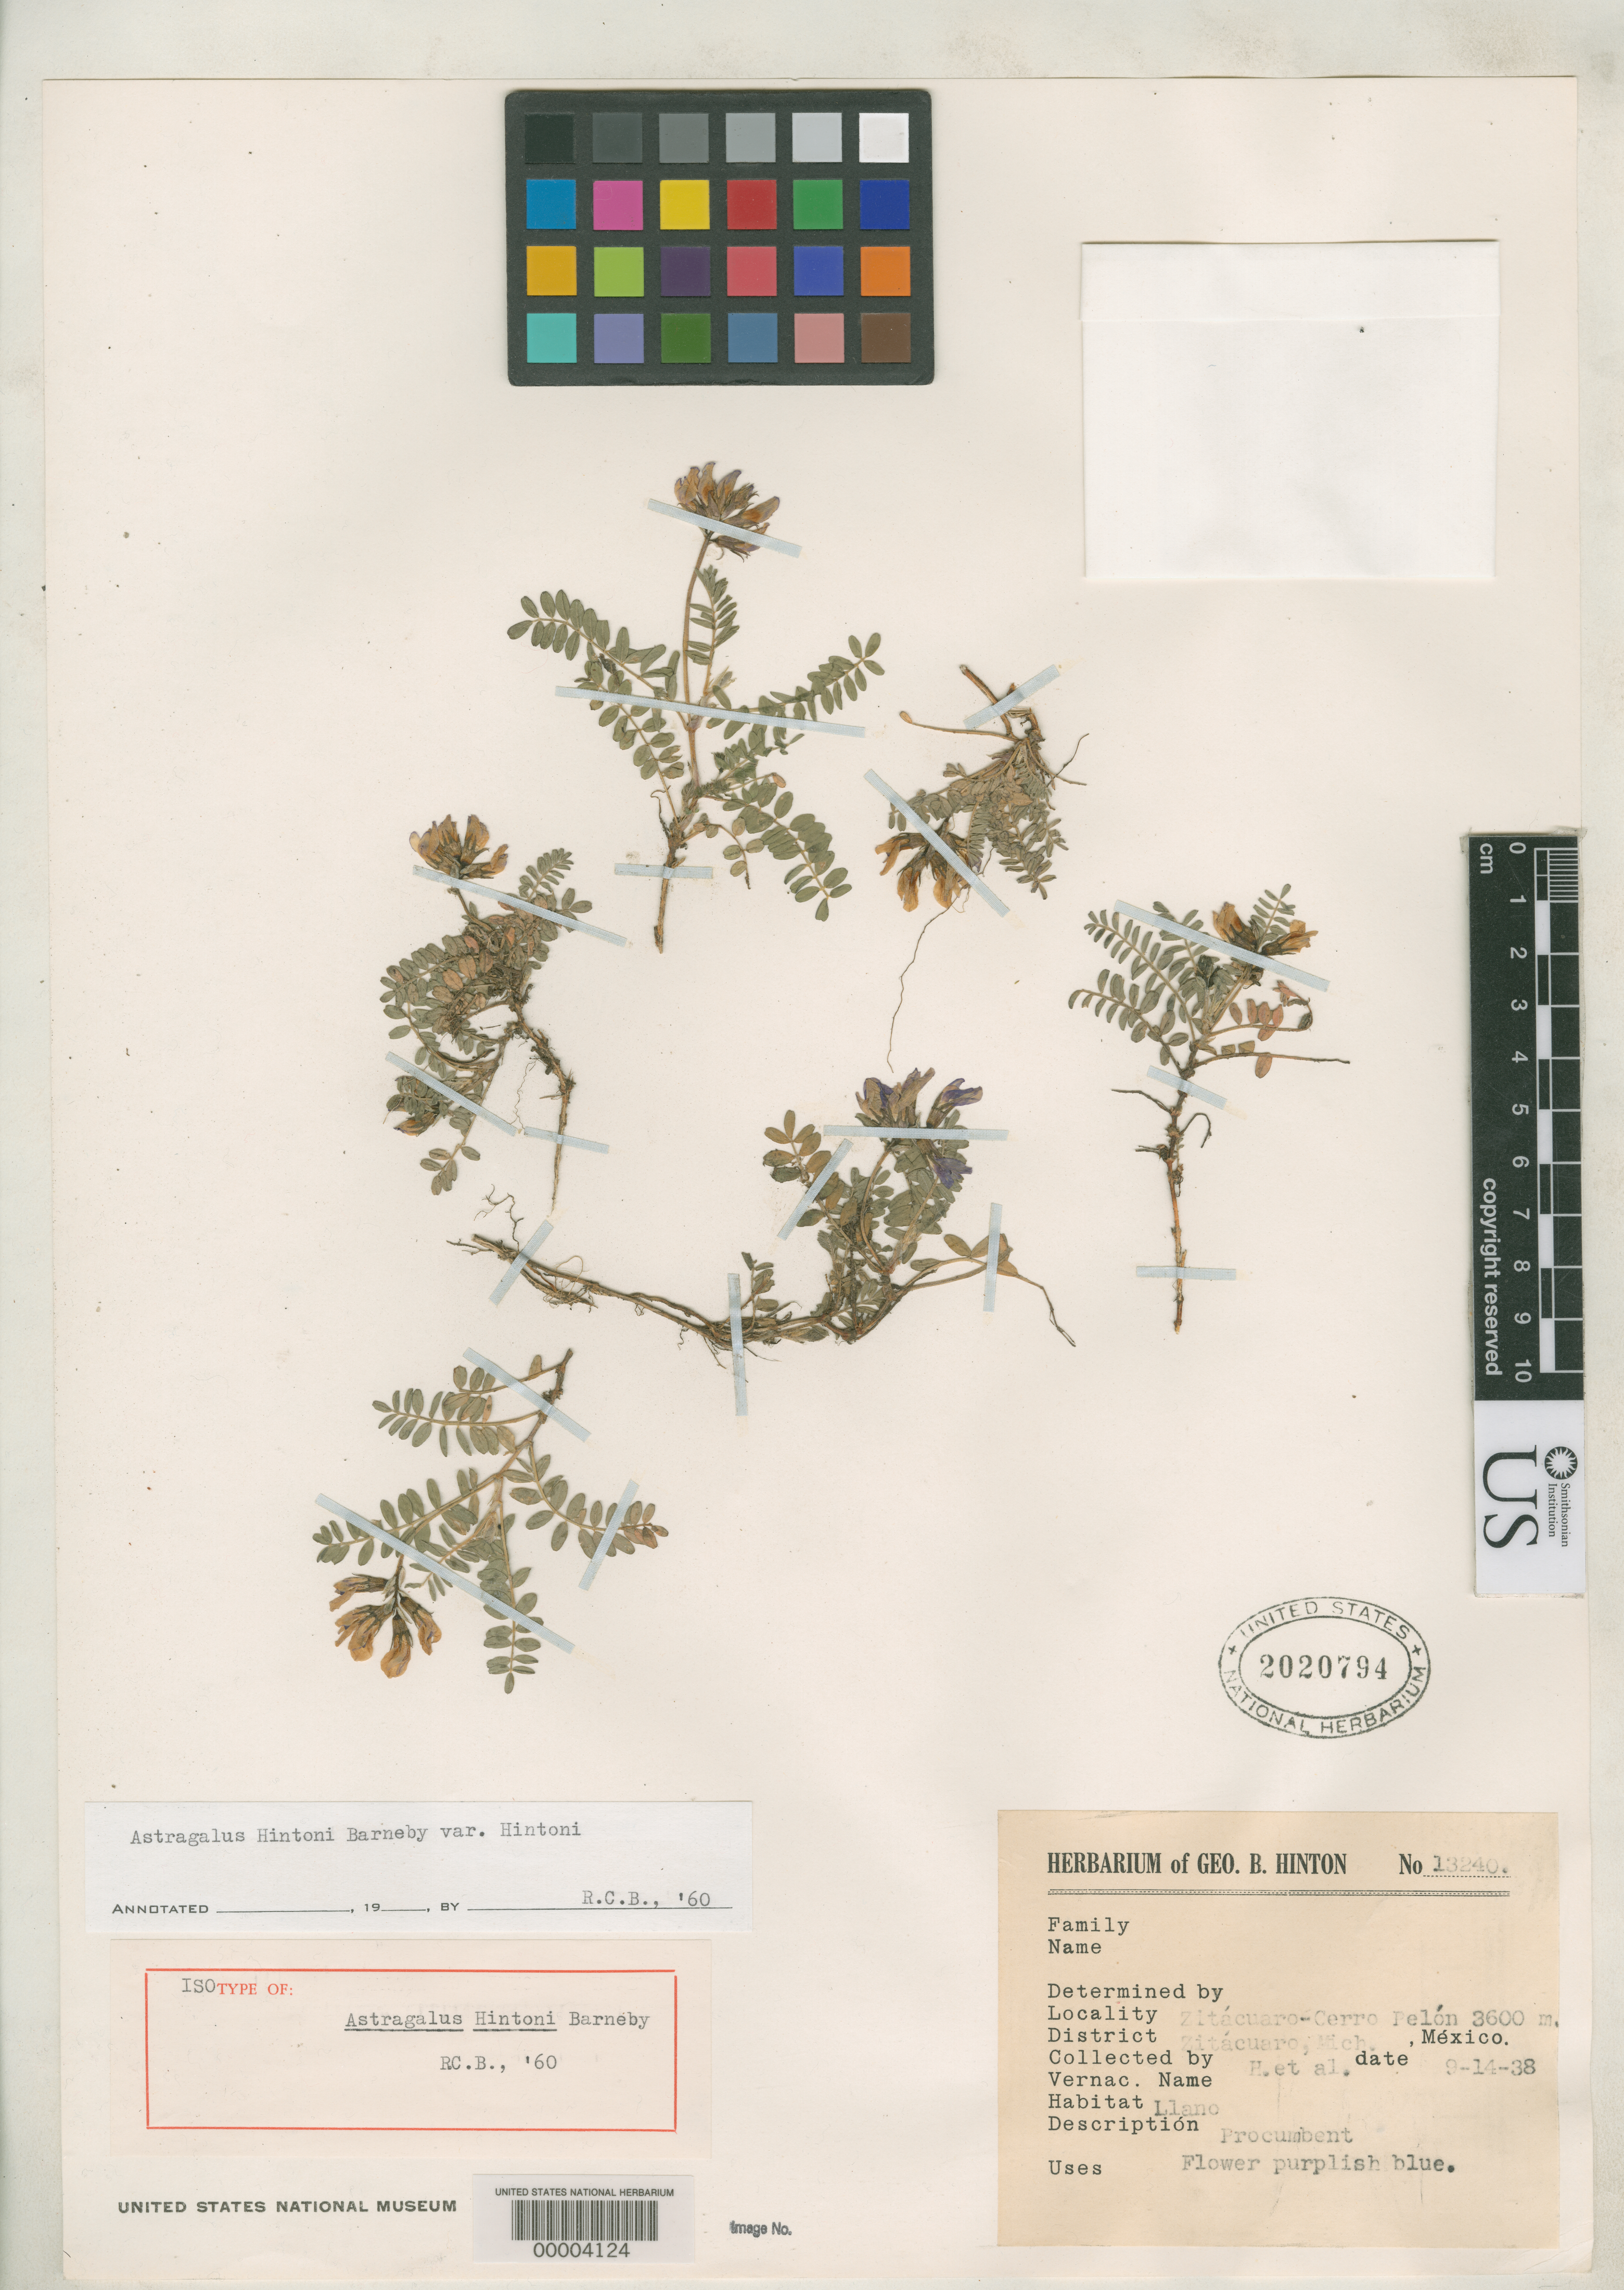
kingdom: Plantae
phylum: Tracheophyta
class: Magnoliopsida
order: Fabales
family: Fabaceae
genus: Astragalus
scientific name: Astragalus hintonii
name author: Barneby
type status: Isotype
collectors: G. B. Hinton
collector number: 13240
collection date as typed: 14 Sep 1938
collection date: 1938-09-14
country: Mexico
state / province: Michoacán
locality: Zitacuaro.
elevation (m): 3600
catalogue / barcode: US 202794